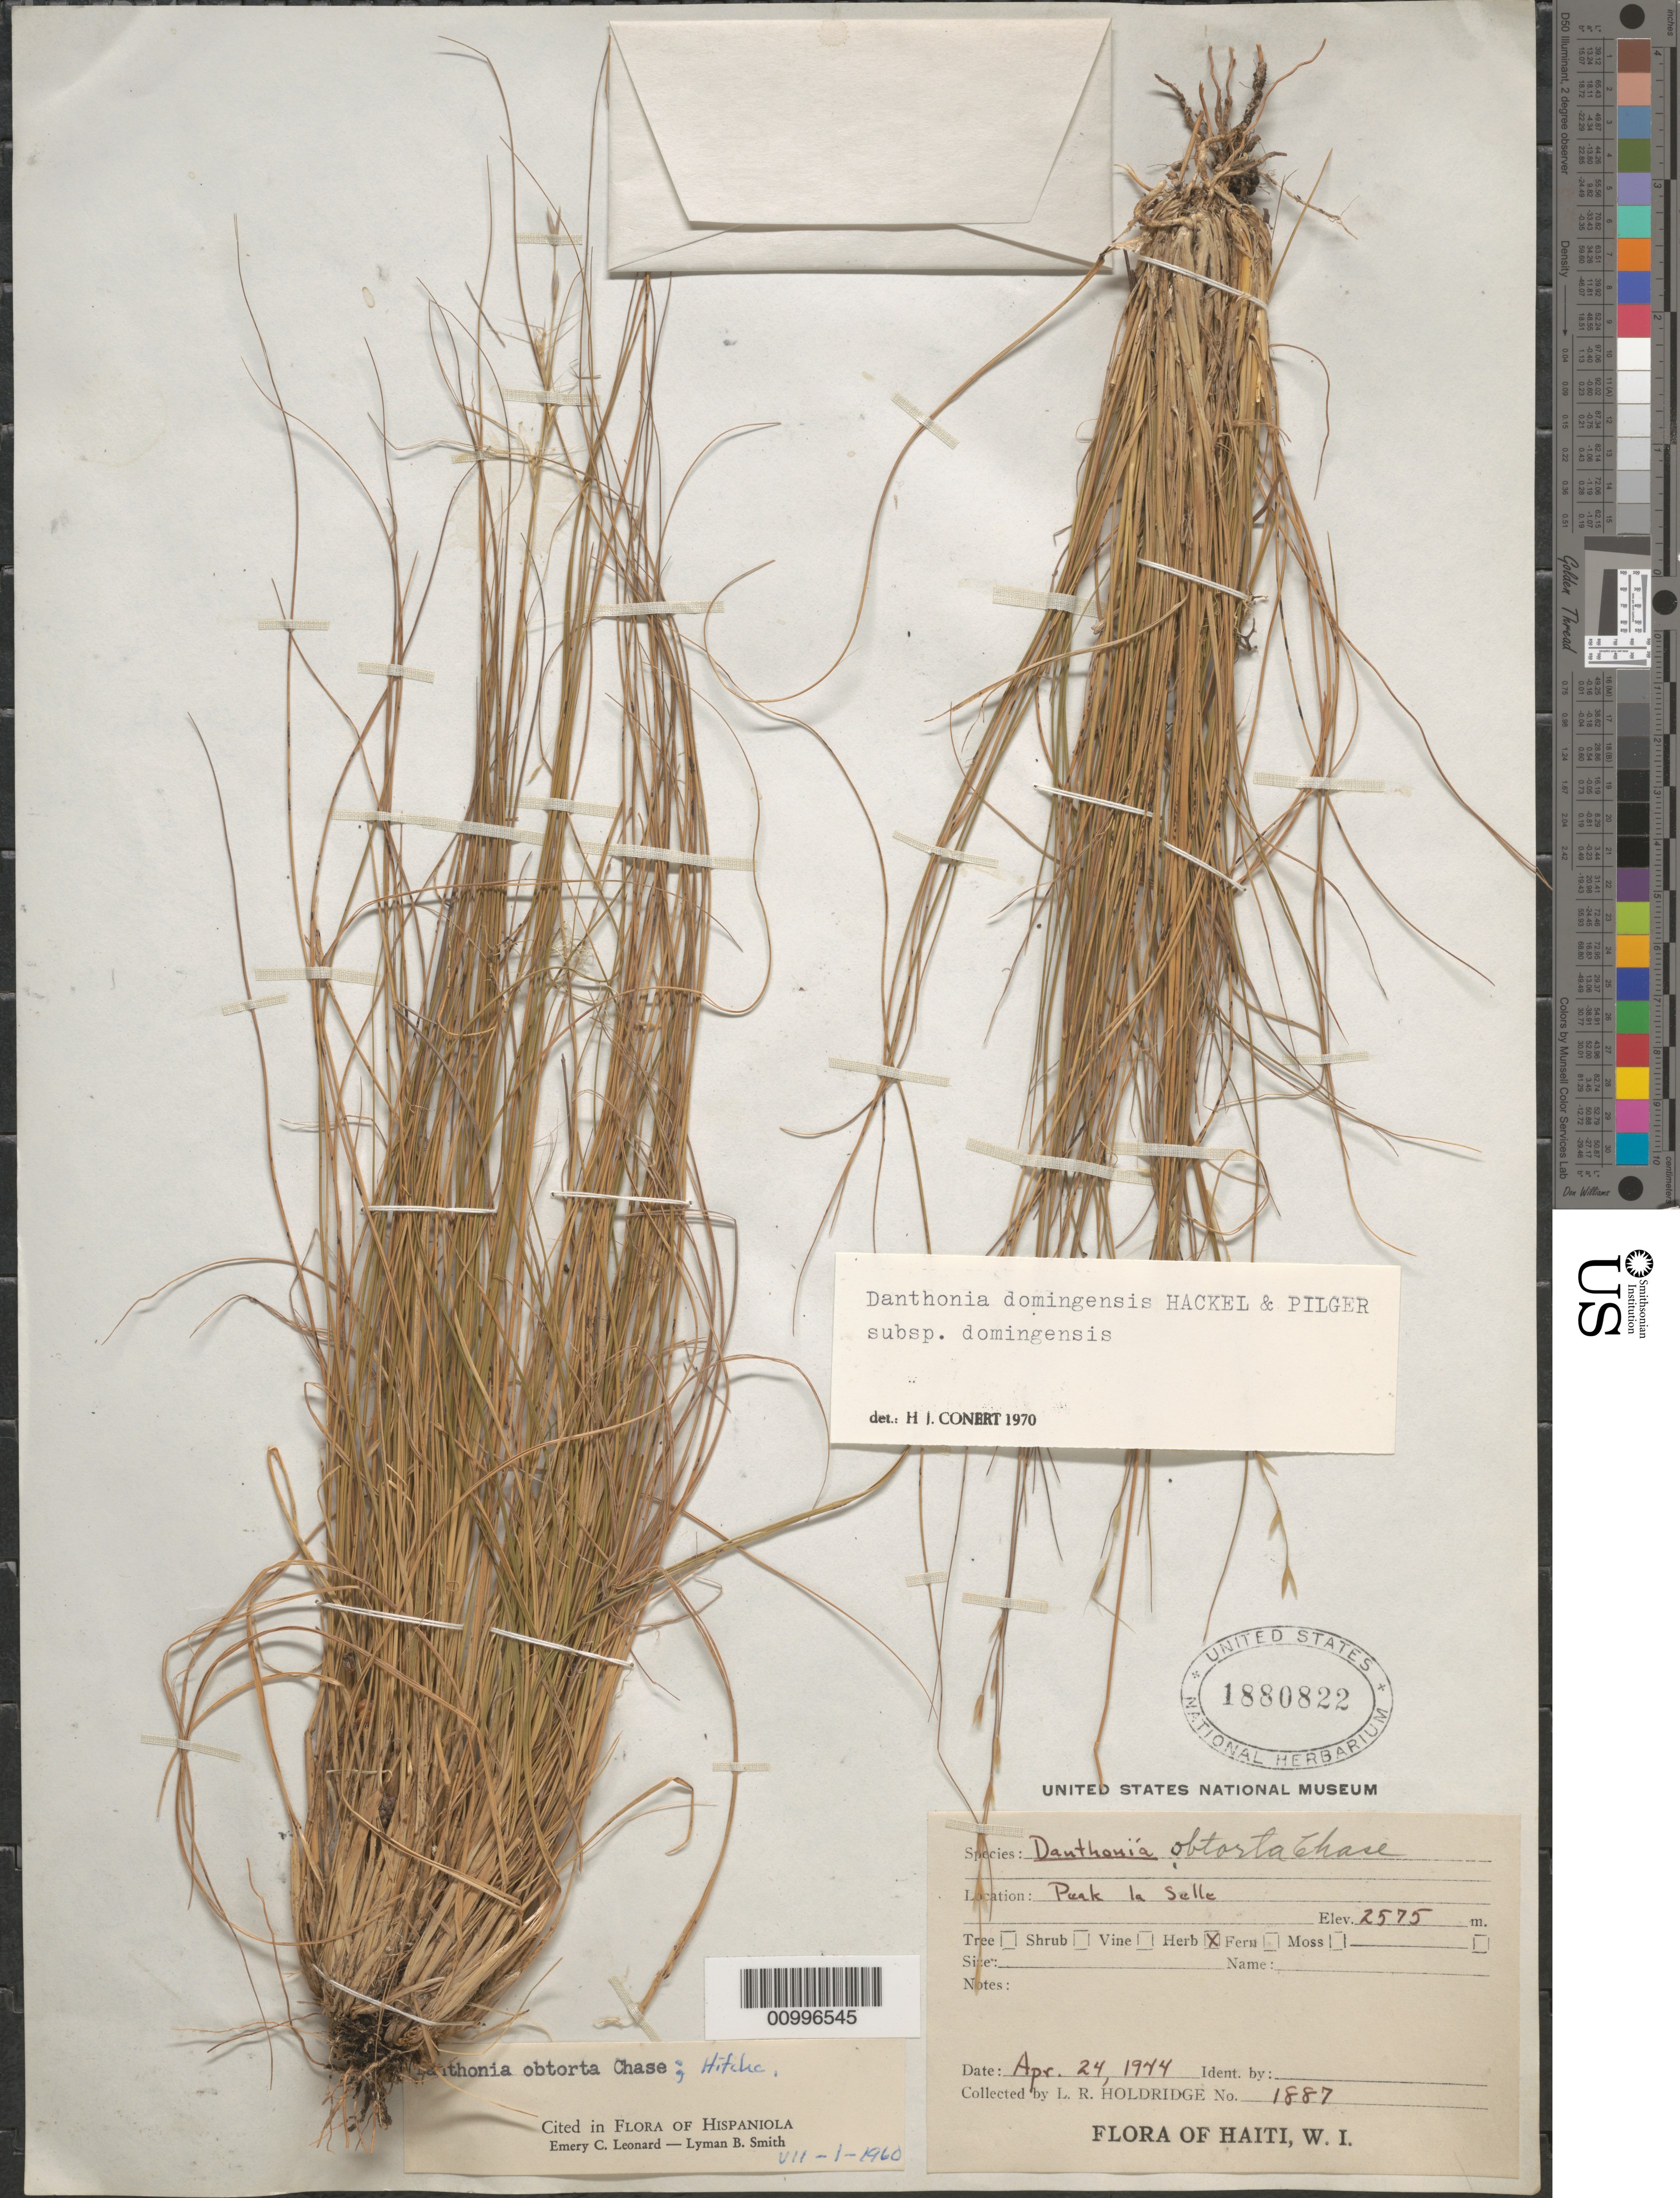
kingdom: Plantae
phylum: Tracheophyta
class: Liliopsida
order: Poales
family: Poaceae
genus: Danthonia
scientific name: Danthonia domingensis subsp. domingensis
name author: Hack. & Pilg.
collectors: L. Holdridge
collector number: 1887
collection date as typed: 24 Apr 1944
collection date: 1944-04-24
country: Haiti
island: Hispaniola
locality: La Selle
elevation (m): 2575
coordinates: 0 N, 0 E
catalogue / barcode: US 1880822